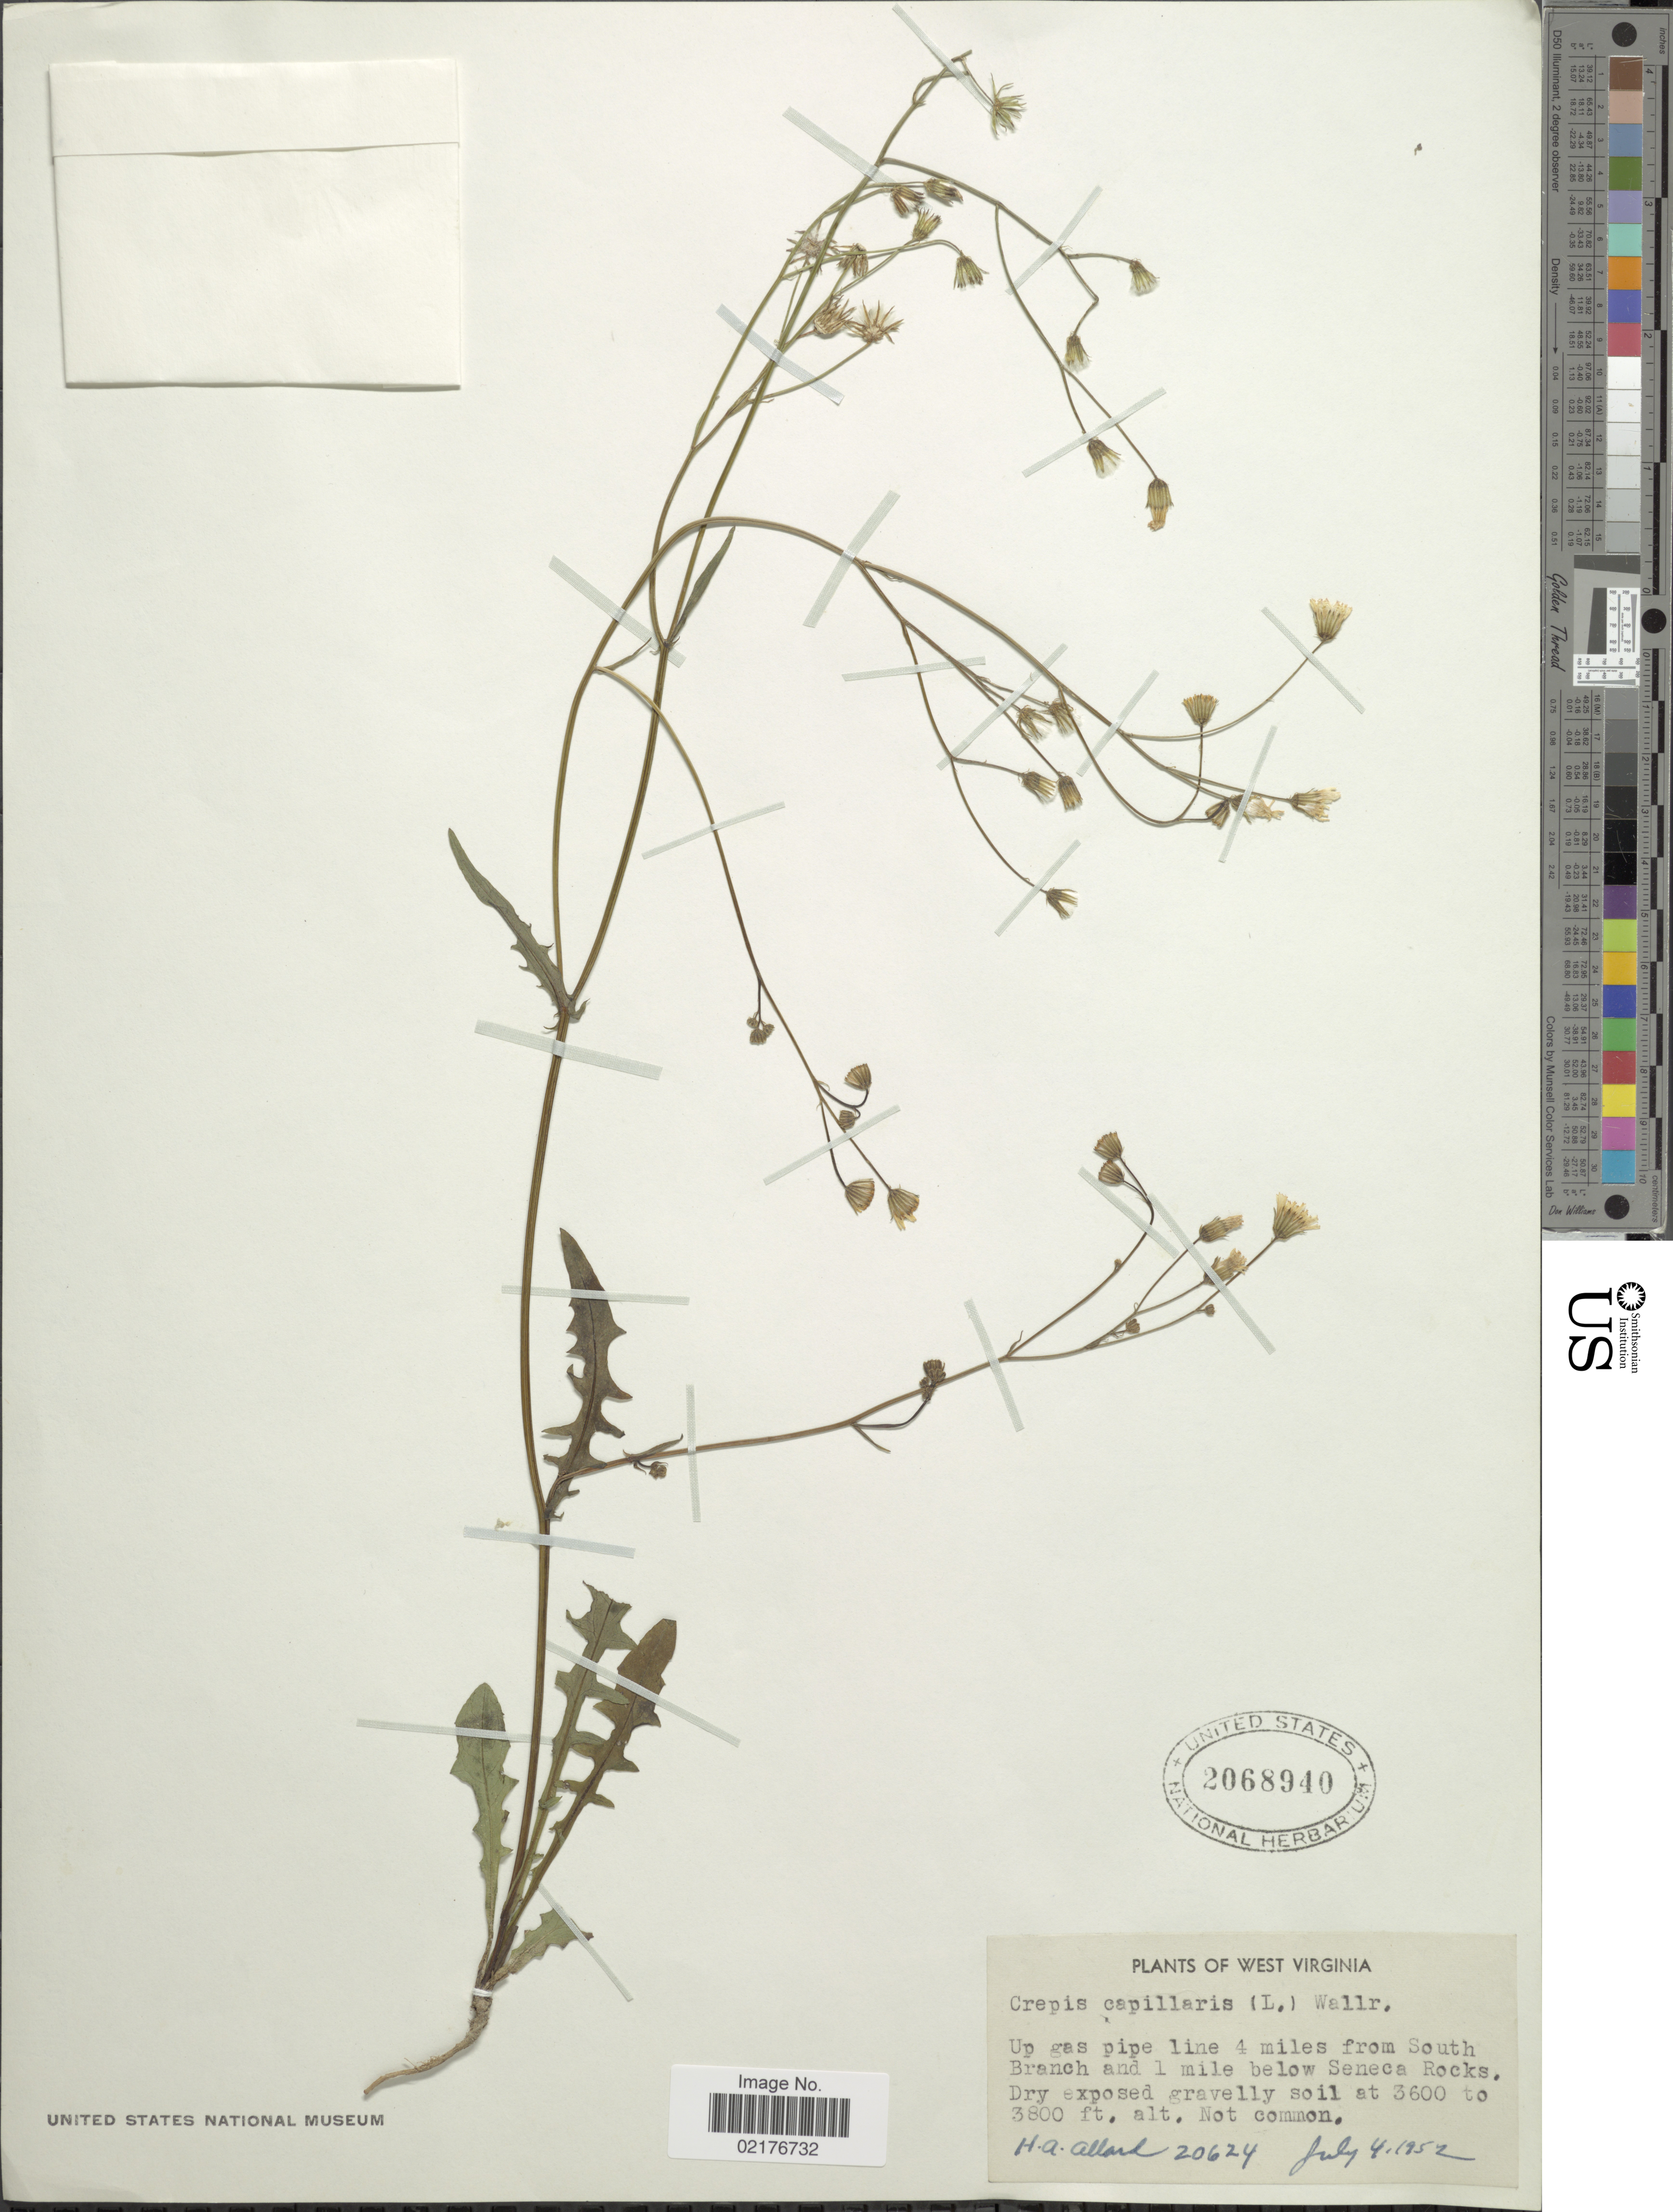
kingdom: Plantae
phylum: Tracheophyta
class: Magnoliopsida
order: Asterales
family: Asteraceae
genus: Crepis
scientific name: Crepis capillaris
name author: (L.) Wallr.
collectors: H. A. Allard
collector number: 20624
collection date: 1952-07-04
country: United States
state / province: West Virginia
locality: West Virginia, Up gas pipe line 4 miles from South Branch and 1 mile below Seneca Rocks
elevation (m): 1158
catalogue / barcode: US 2068940